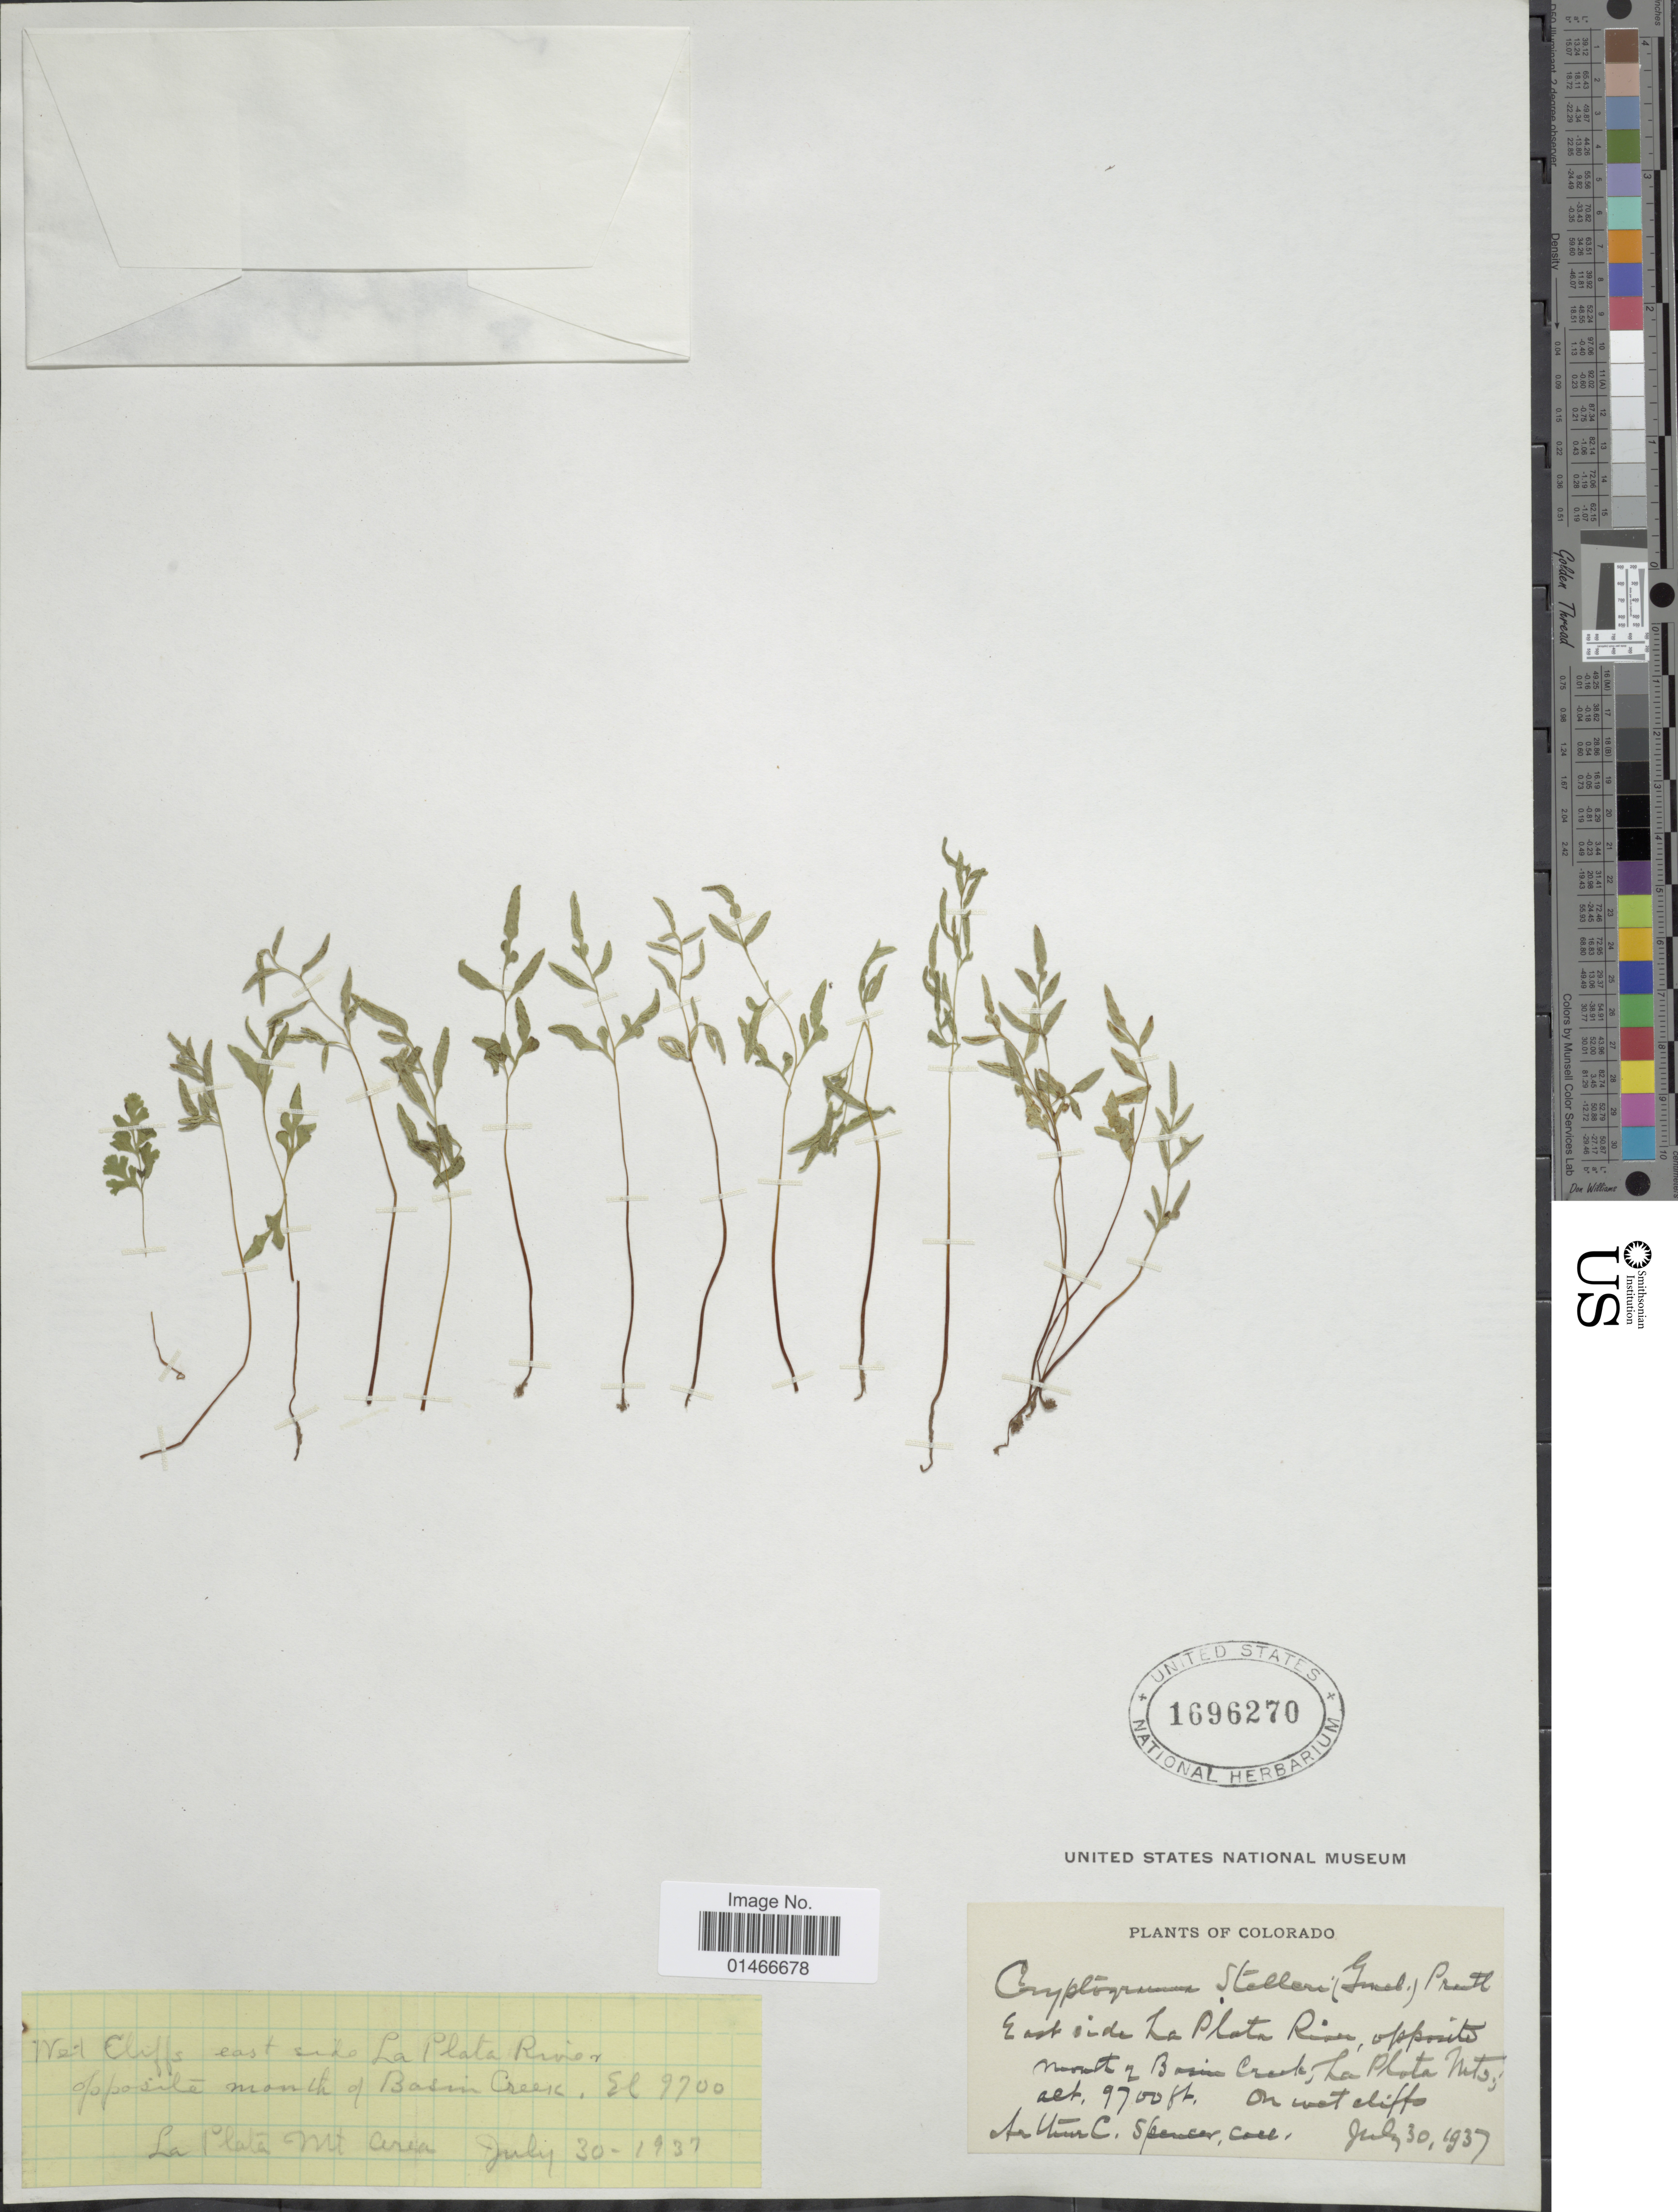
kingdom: Plantae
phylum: Tracheophyta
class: Polypodiopsida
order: Polypodiales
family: Pteridaceae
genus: Cryptogramma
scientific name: Cryptogramma stelleri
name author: (S.G. Gmel.) Prantl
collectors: A. Spencer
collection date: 1937-07-30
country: United States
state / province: Colorado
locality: East side La Plata River, opposite mouth of Basin Creek. La Plata Mt area.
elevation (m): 2957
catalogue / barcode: US 1696270